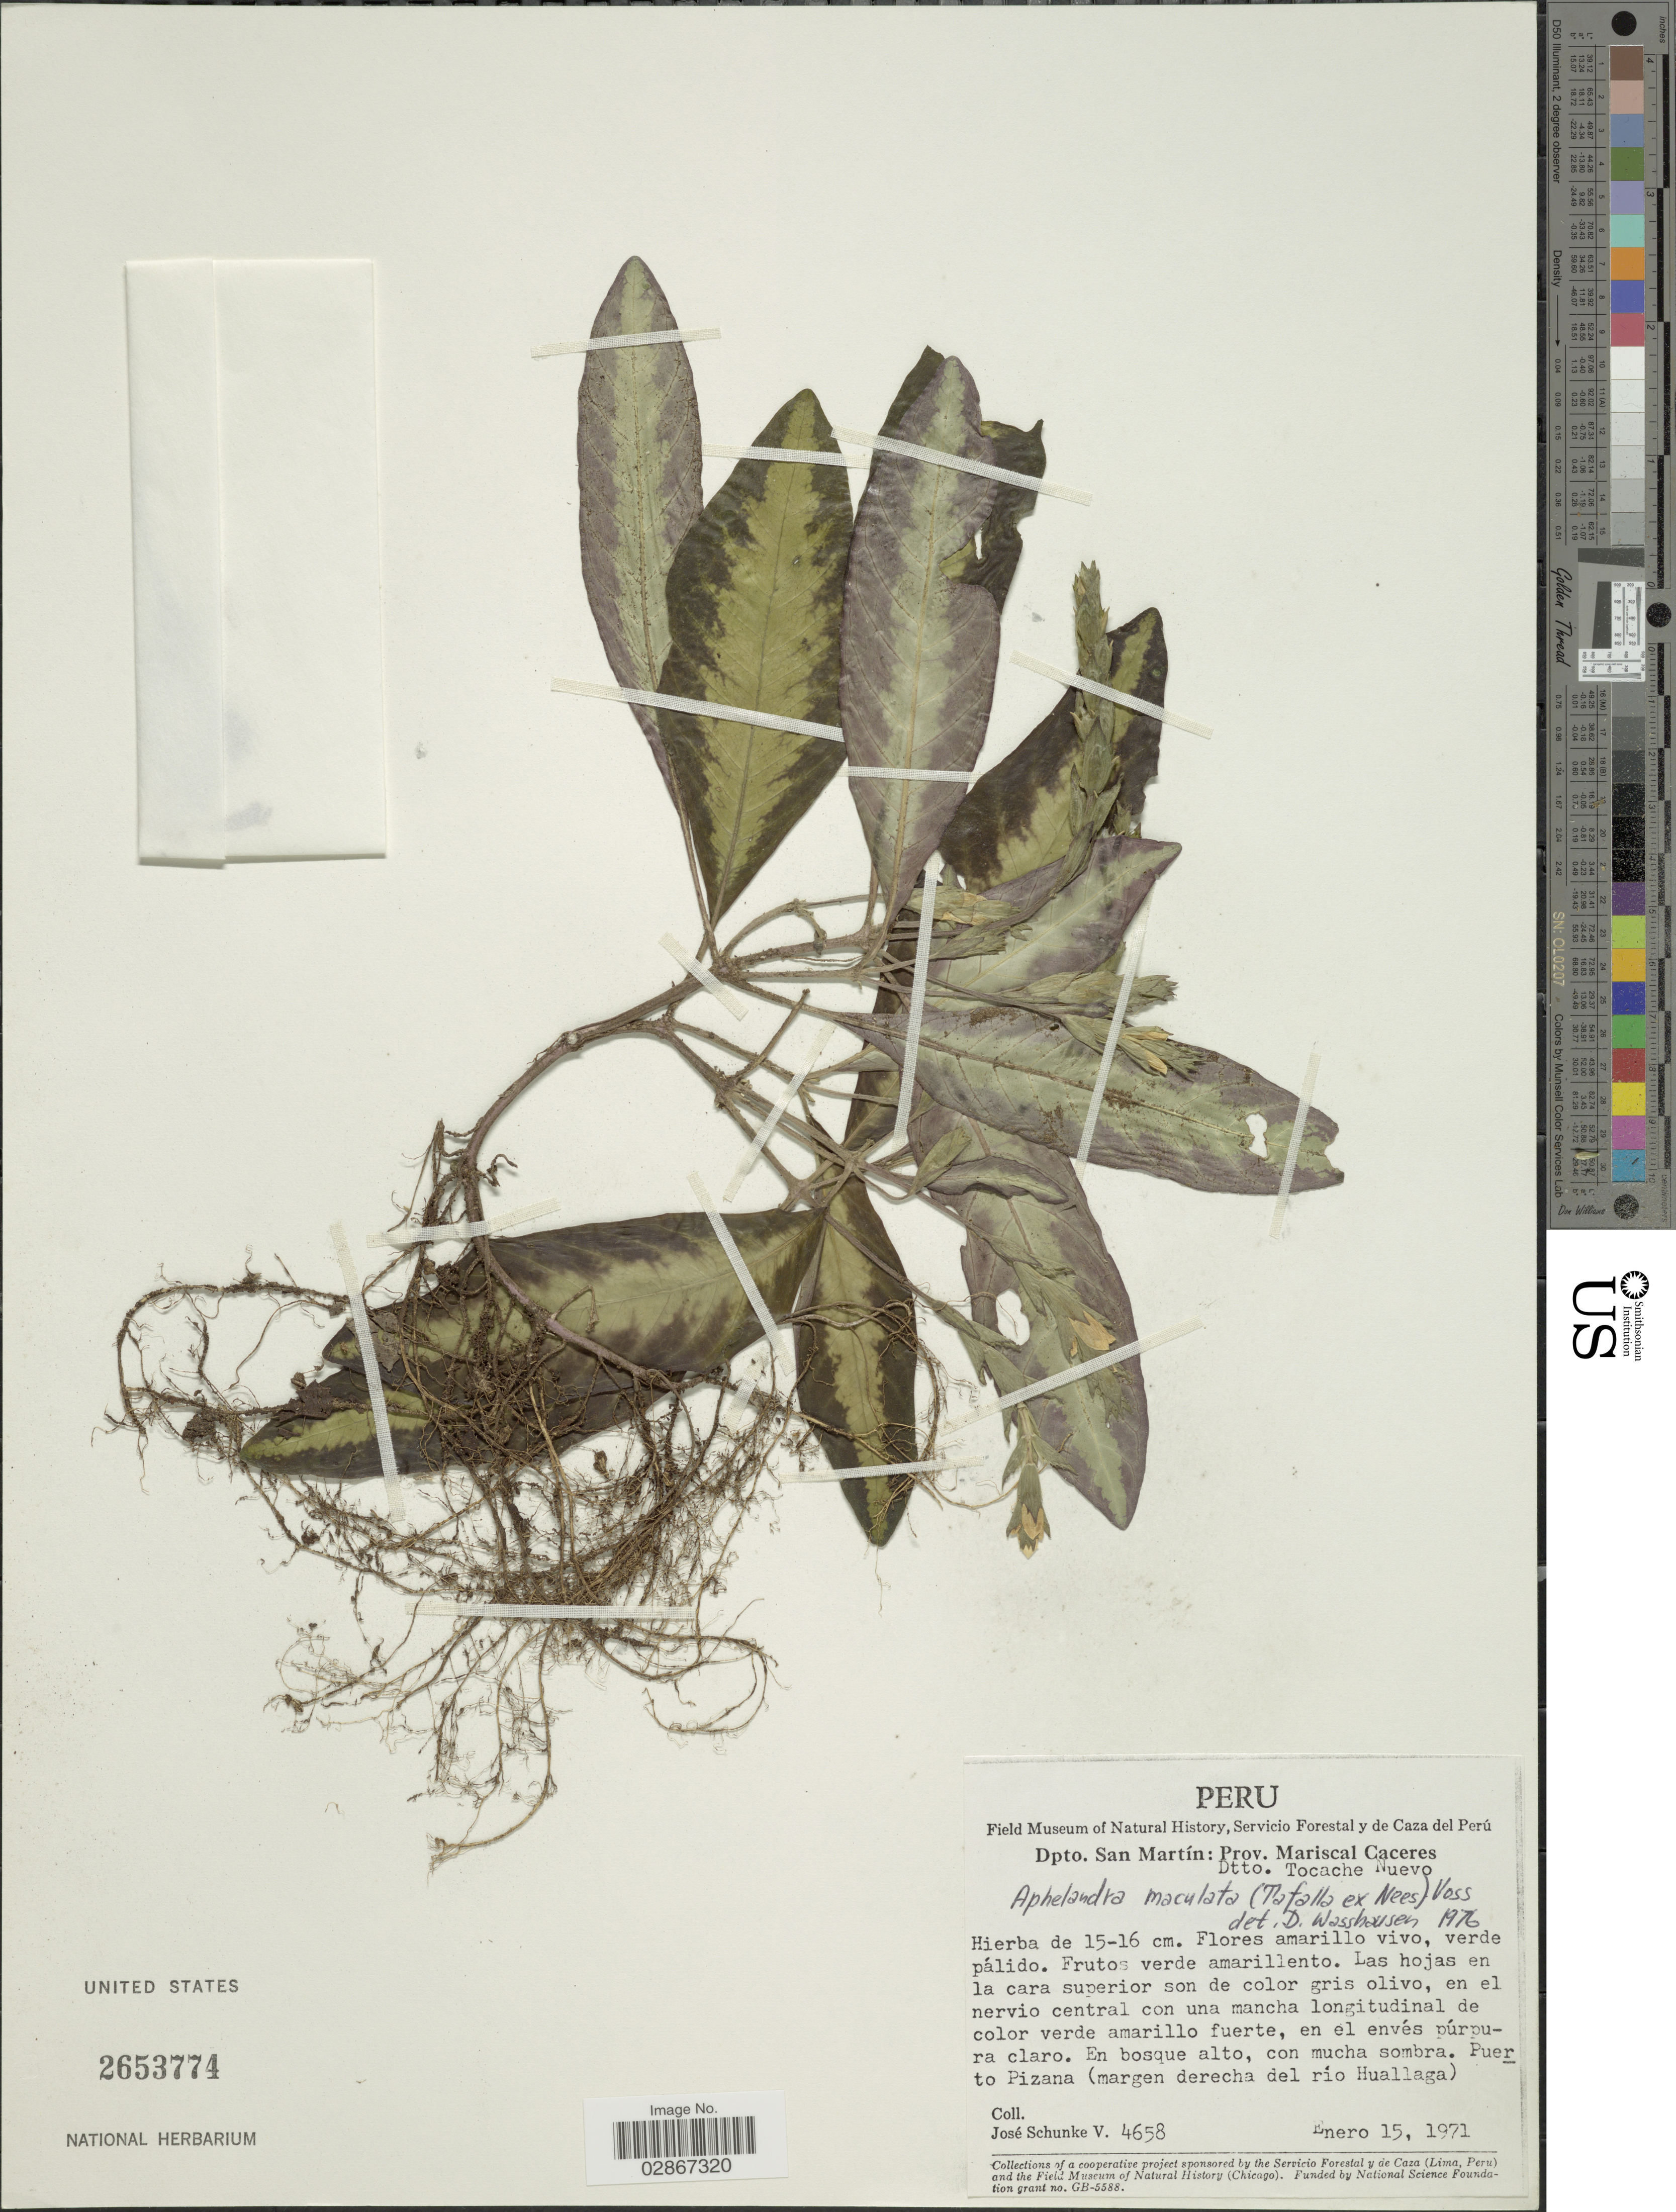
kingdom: Plantae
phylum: Tracheophyta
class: Magnoliopsida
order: Lamiales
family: Acanthaceae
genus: Aphelandra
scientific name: Aphelandra maculata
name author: (Tafalla ex Nees) Voss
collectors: J. Schunke Vigo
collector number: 4658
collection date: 1971-01-15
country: Peru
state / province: San Martín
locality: Dpto. San Martín: Prov. Mariscal Caceres. Dtto. Tocache Nuevo. Puerto Pizana (margen derecha del río Huallaga).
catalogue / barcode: US 2653774